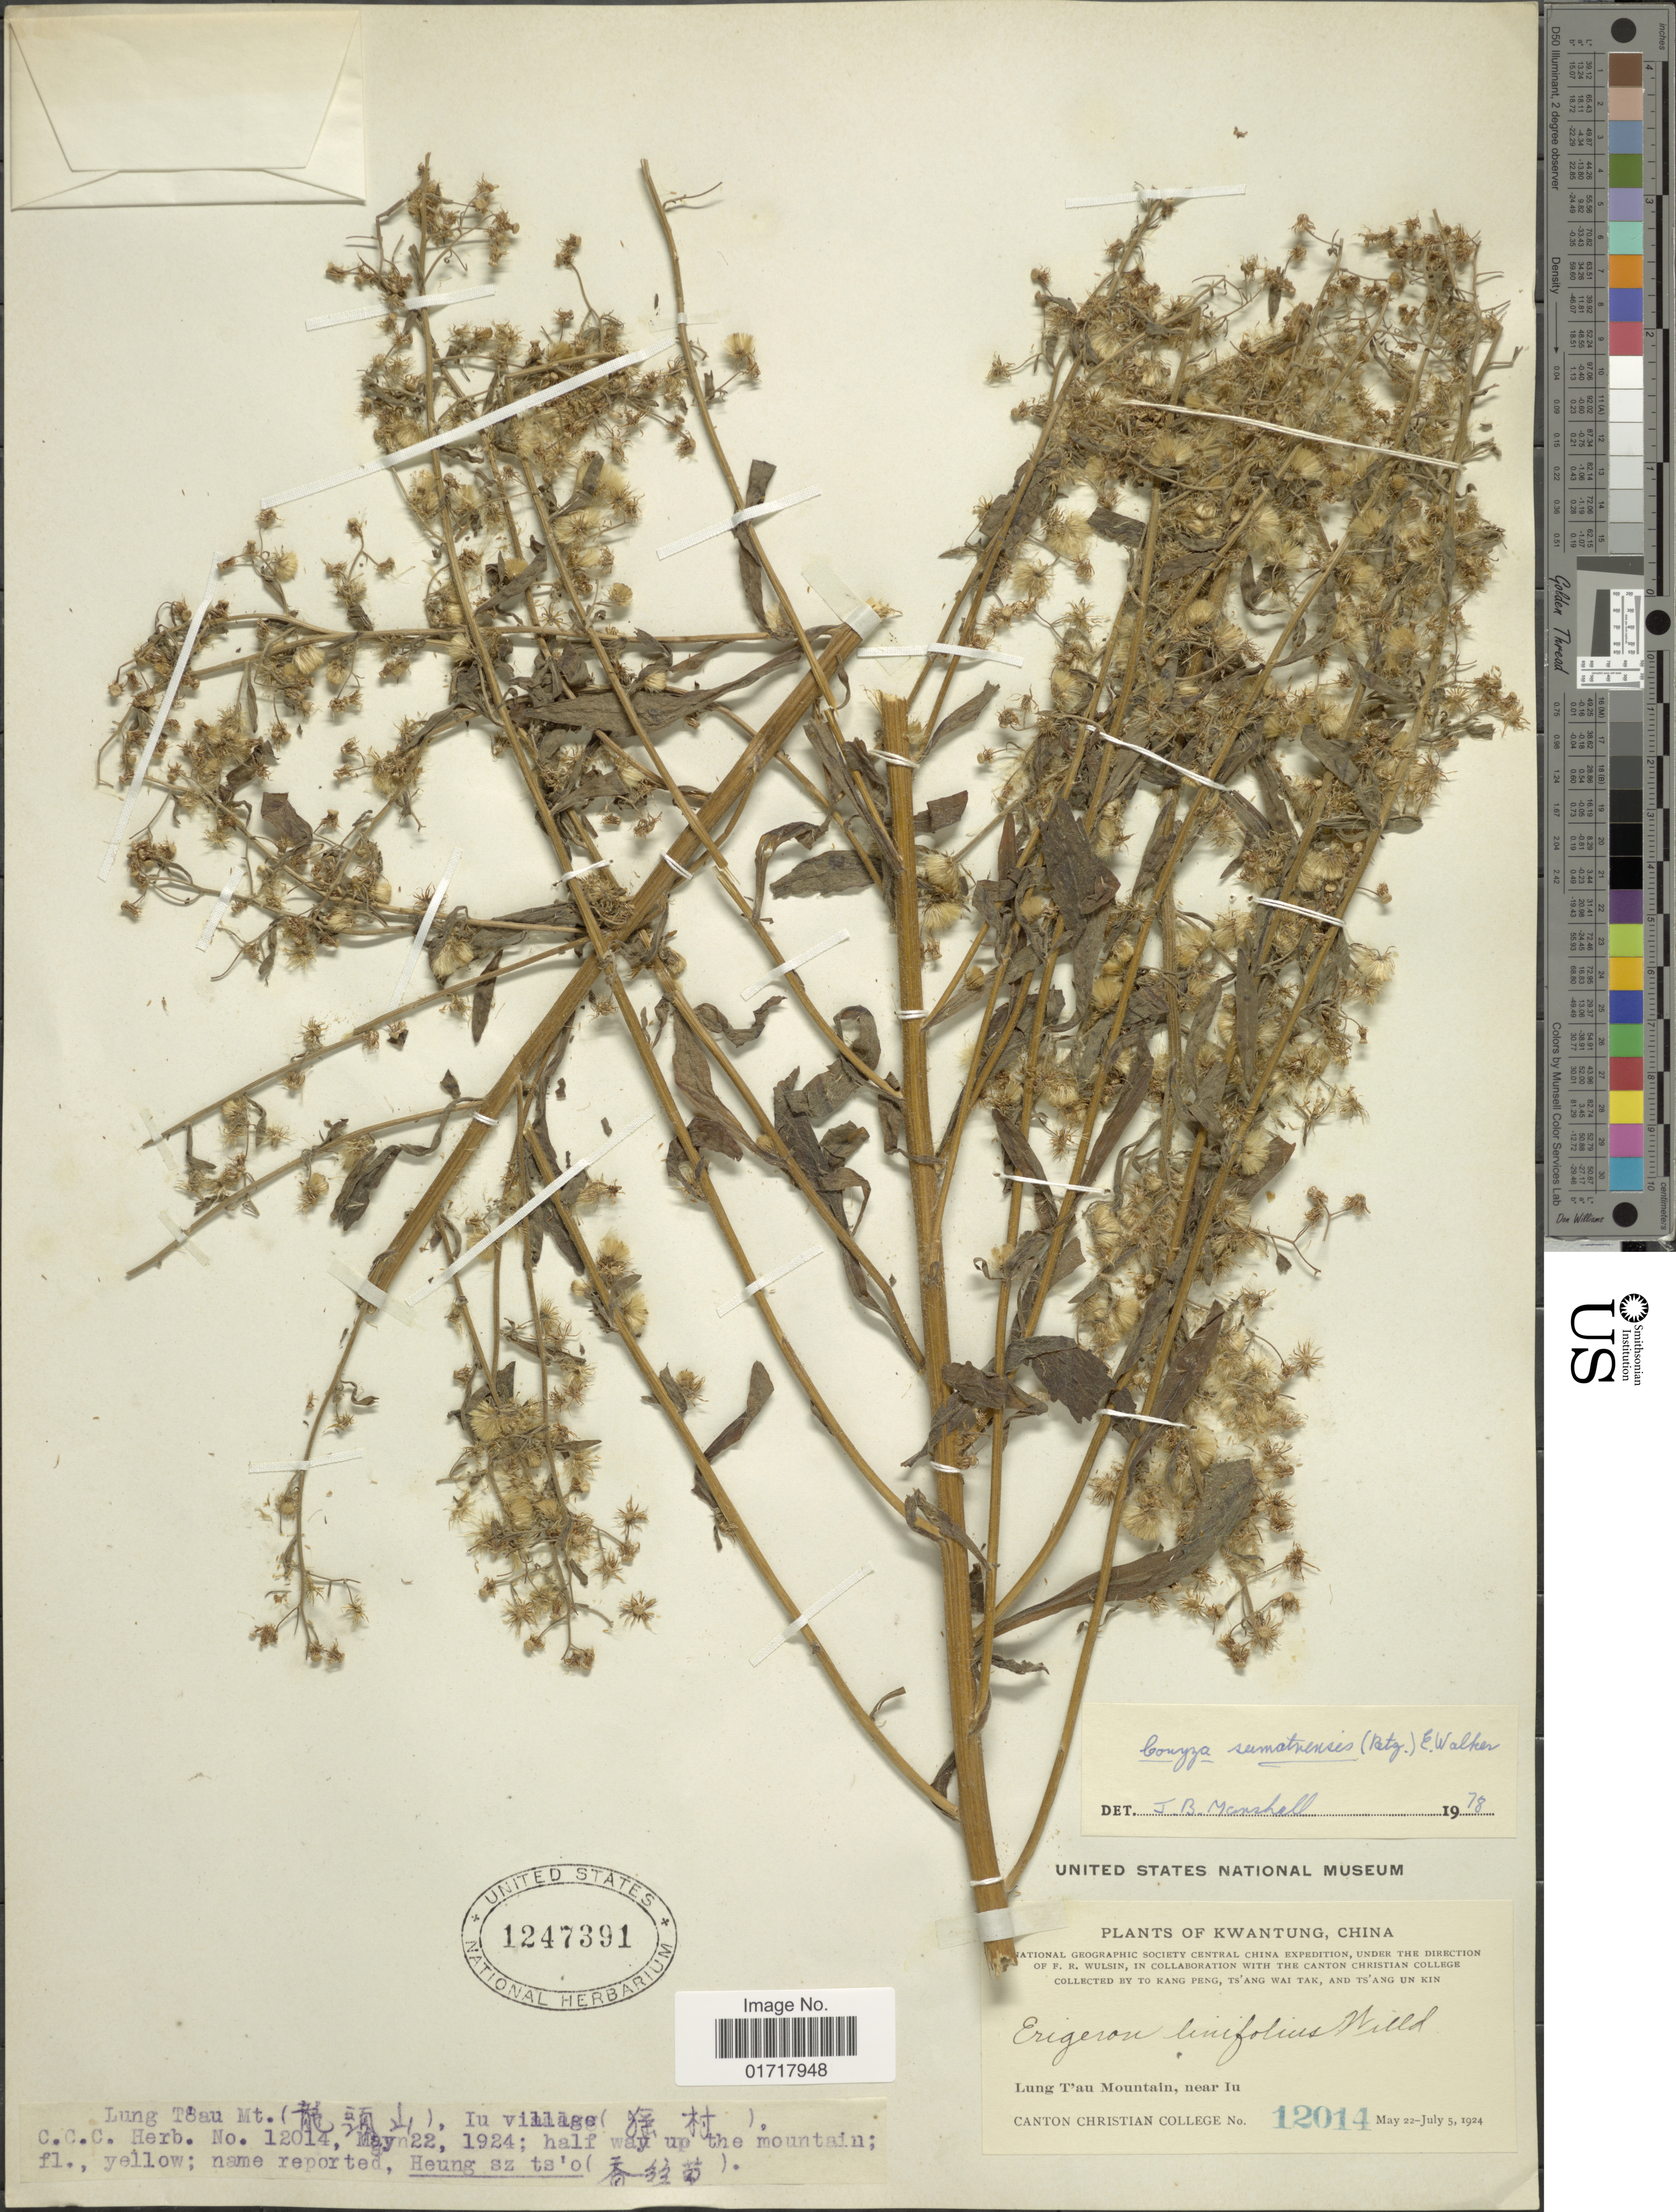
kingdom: Plantae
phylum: Tracheophyta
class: Magnoliopsida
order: Asterales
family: Asteraceae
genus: Conyza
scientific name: Conyza sumatrensis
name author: (Retz.) E. Walker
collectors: T. K. Peng, W. T. Tsang & U. K. Tsang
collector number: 12014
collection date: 1924-05-22/1924-07-05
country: China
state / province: Guangdong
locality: Kwangtung, China. Lung T'au Mountain, near Iu.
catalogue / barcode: US 1247391